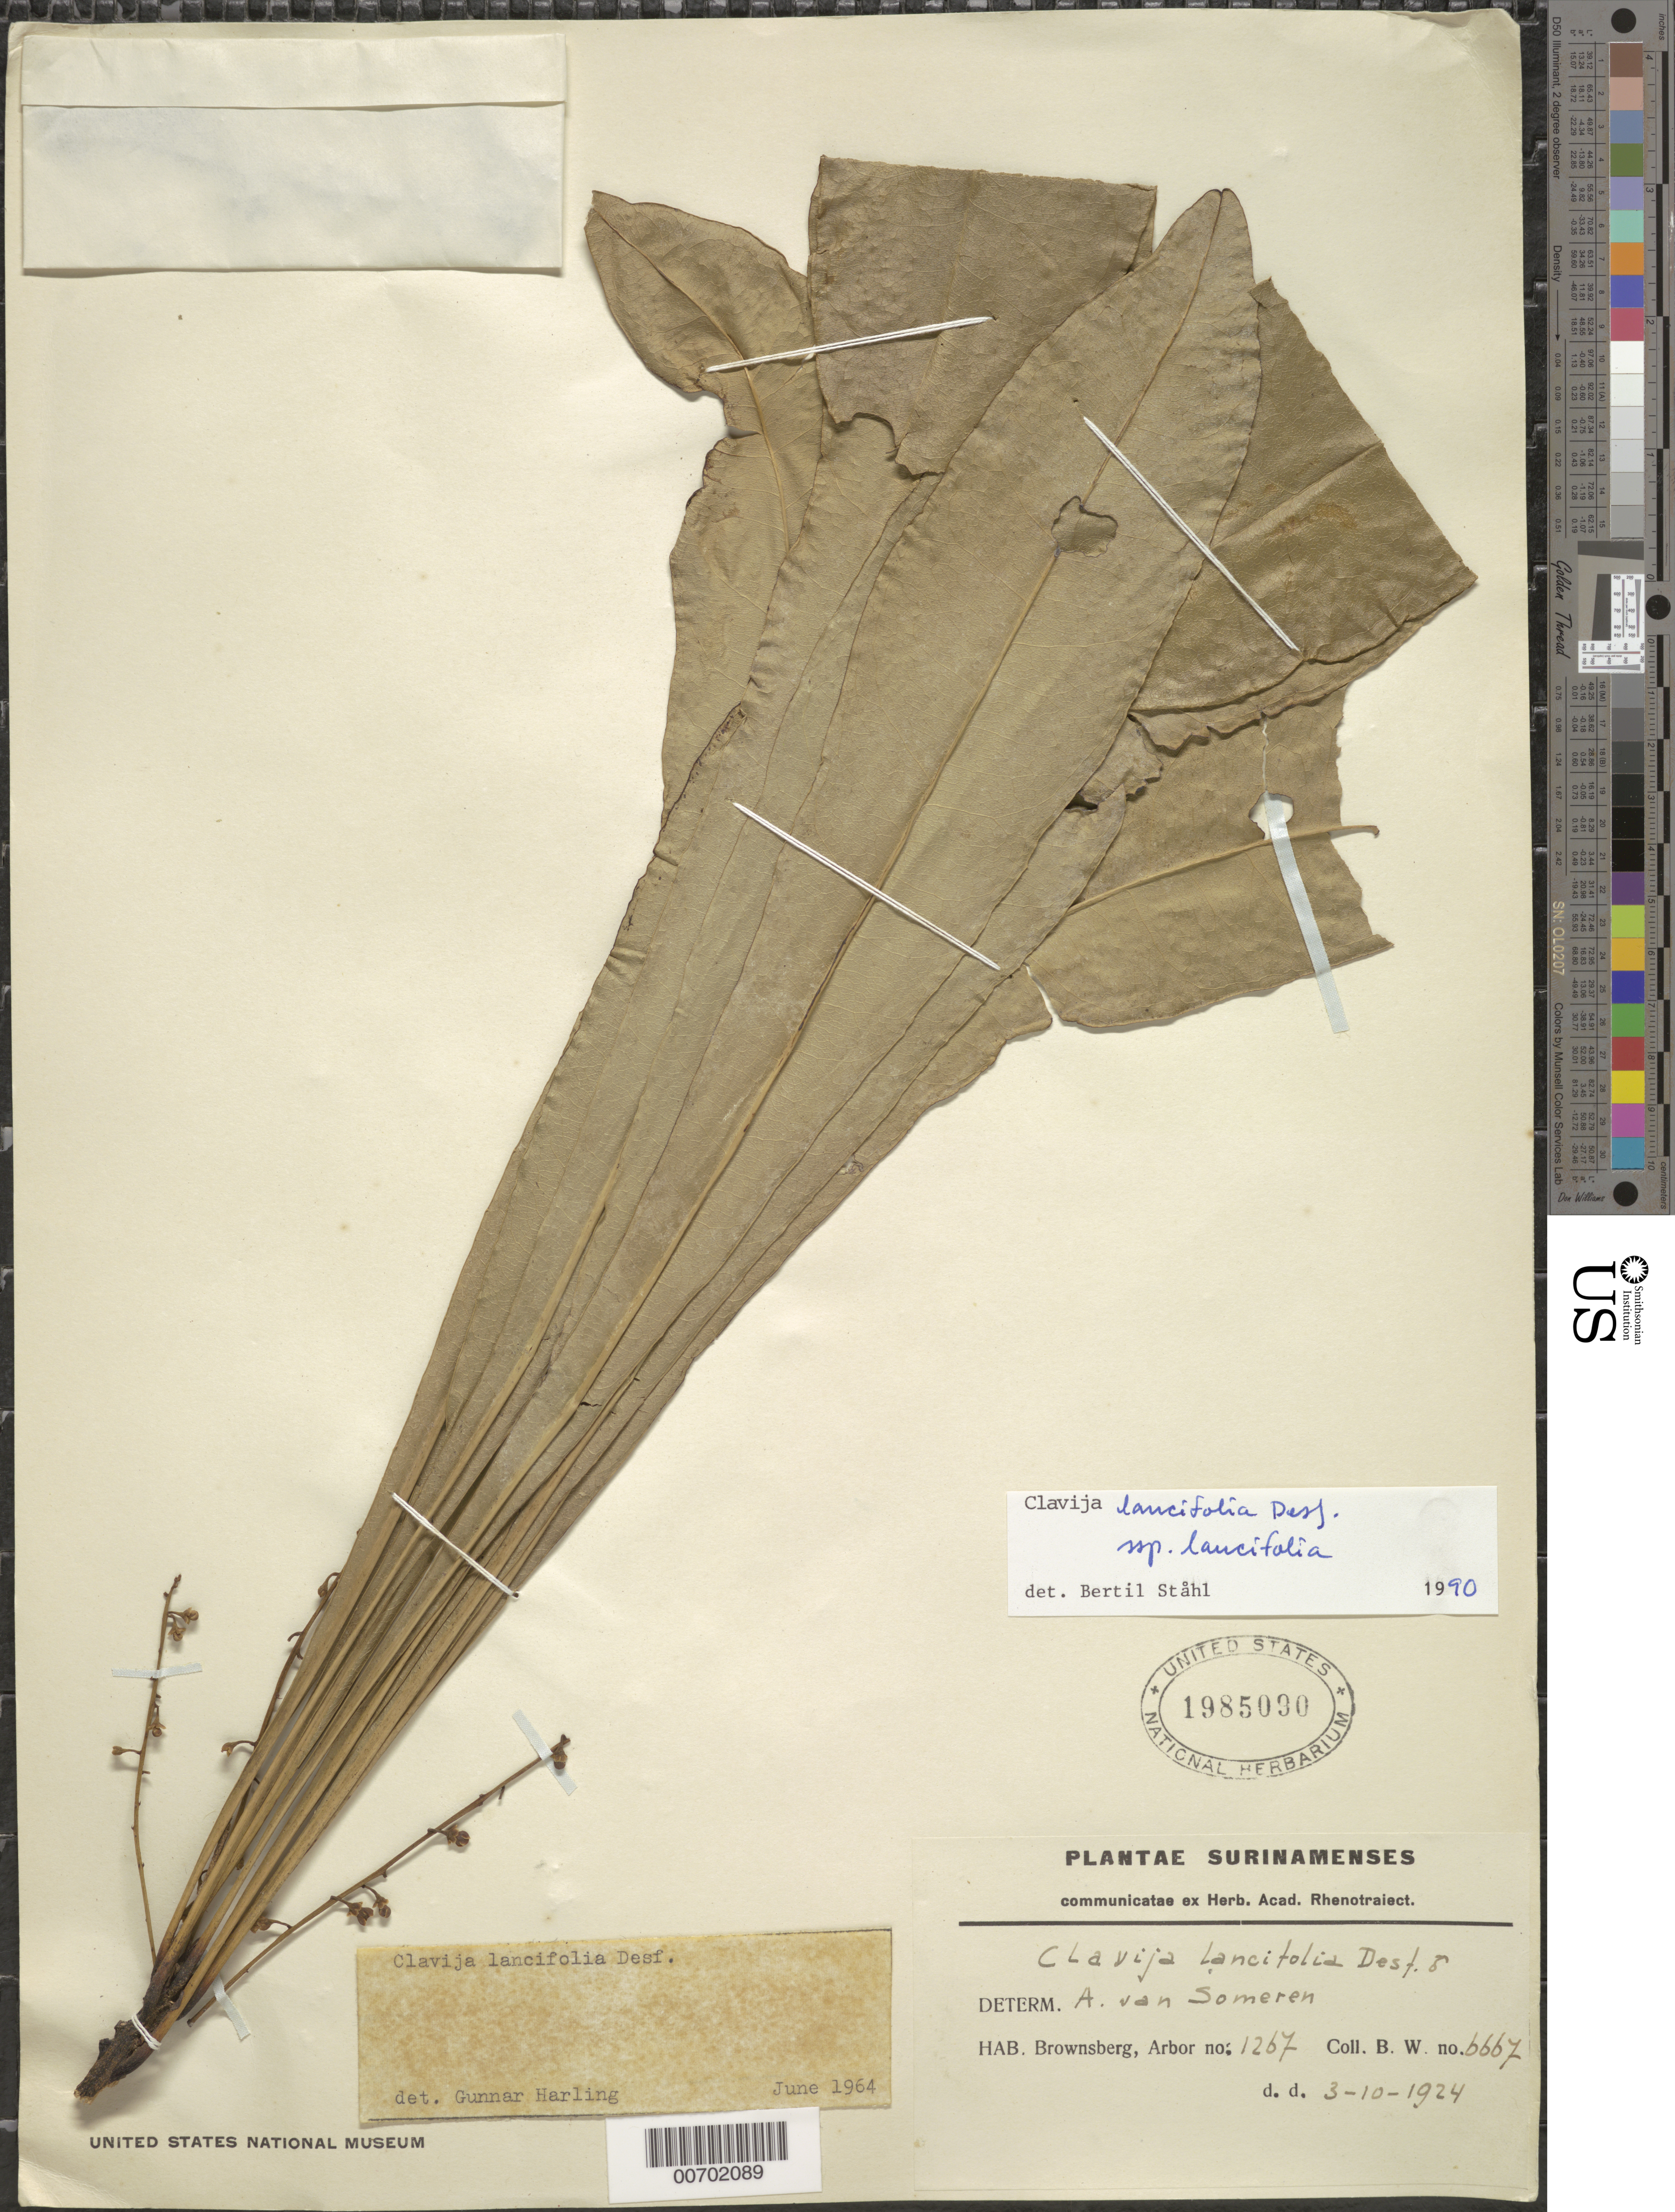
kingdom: Plantae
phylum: Tracheophyta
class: Magnoliopsida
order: Ericales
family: Primulaceae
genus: Clavija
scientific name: Clavija lancifolia subsp. lancifolia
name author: Desf.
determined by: Ståhl, B.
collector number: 6667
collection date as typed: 3-Oct-24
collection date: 1924-10-03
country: Suriname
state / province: Brokopondo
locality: Brownsberg, Forest Reserve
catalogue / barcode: US 1985090